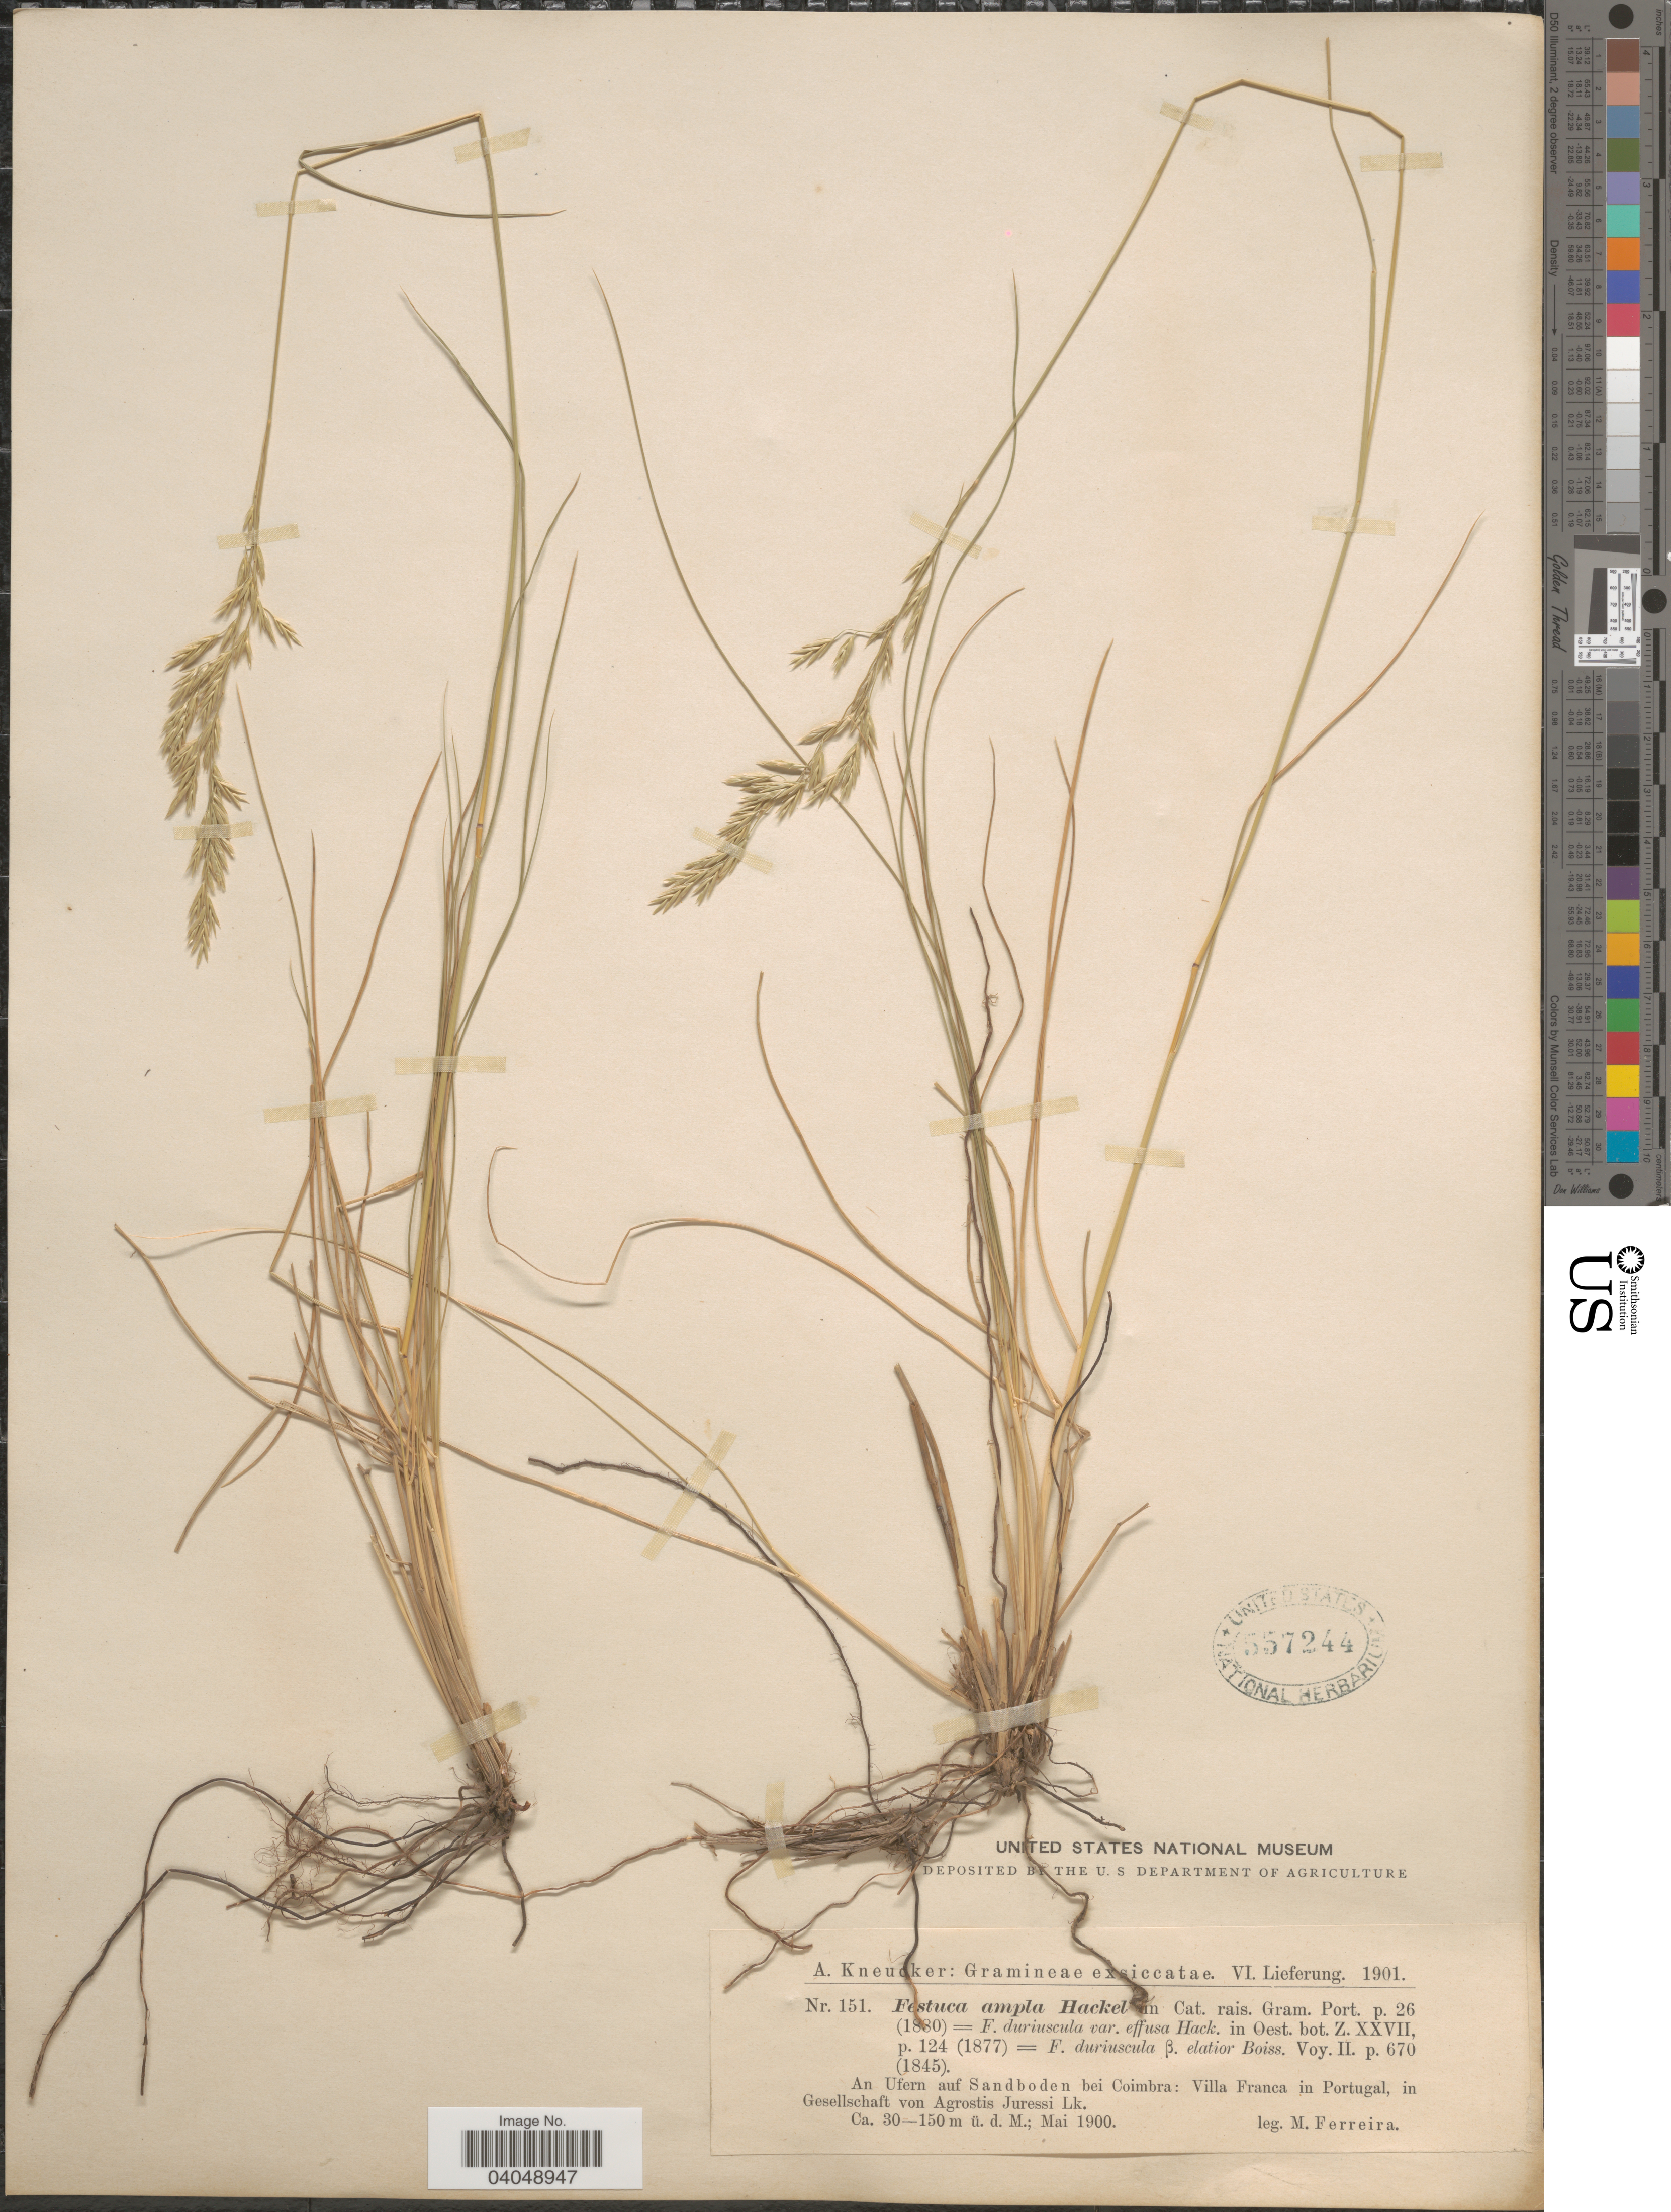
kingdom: Plantae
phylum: Tracheophyta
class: Liliopsida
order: Poales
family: Poaceae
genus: Festuca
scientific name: Festuca ampla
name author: Hack.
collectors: M. Ferreira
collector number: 151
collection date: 1900-05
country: Portugal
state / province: Coimbra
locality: An Ufern auf Sandboden bei Coimbra: Villa Franca in Portugal, in Gesellschaft von Agrostis Juressi Lk.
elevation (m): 30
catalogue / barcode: US 557244